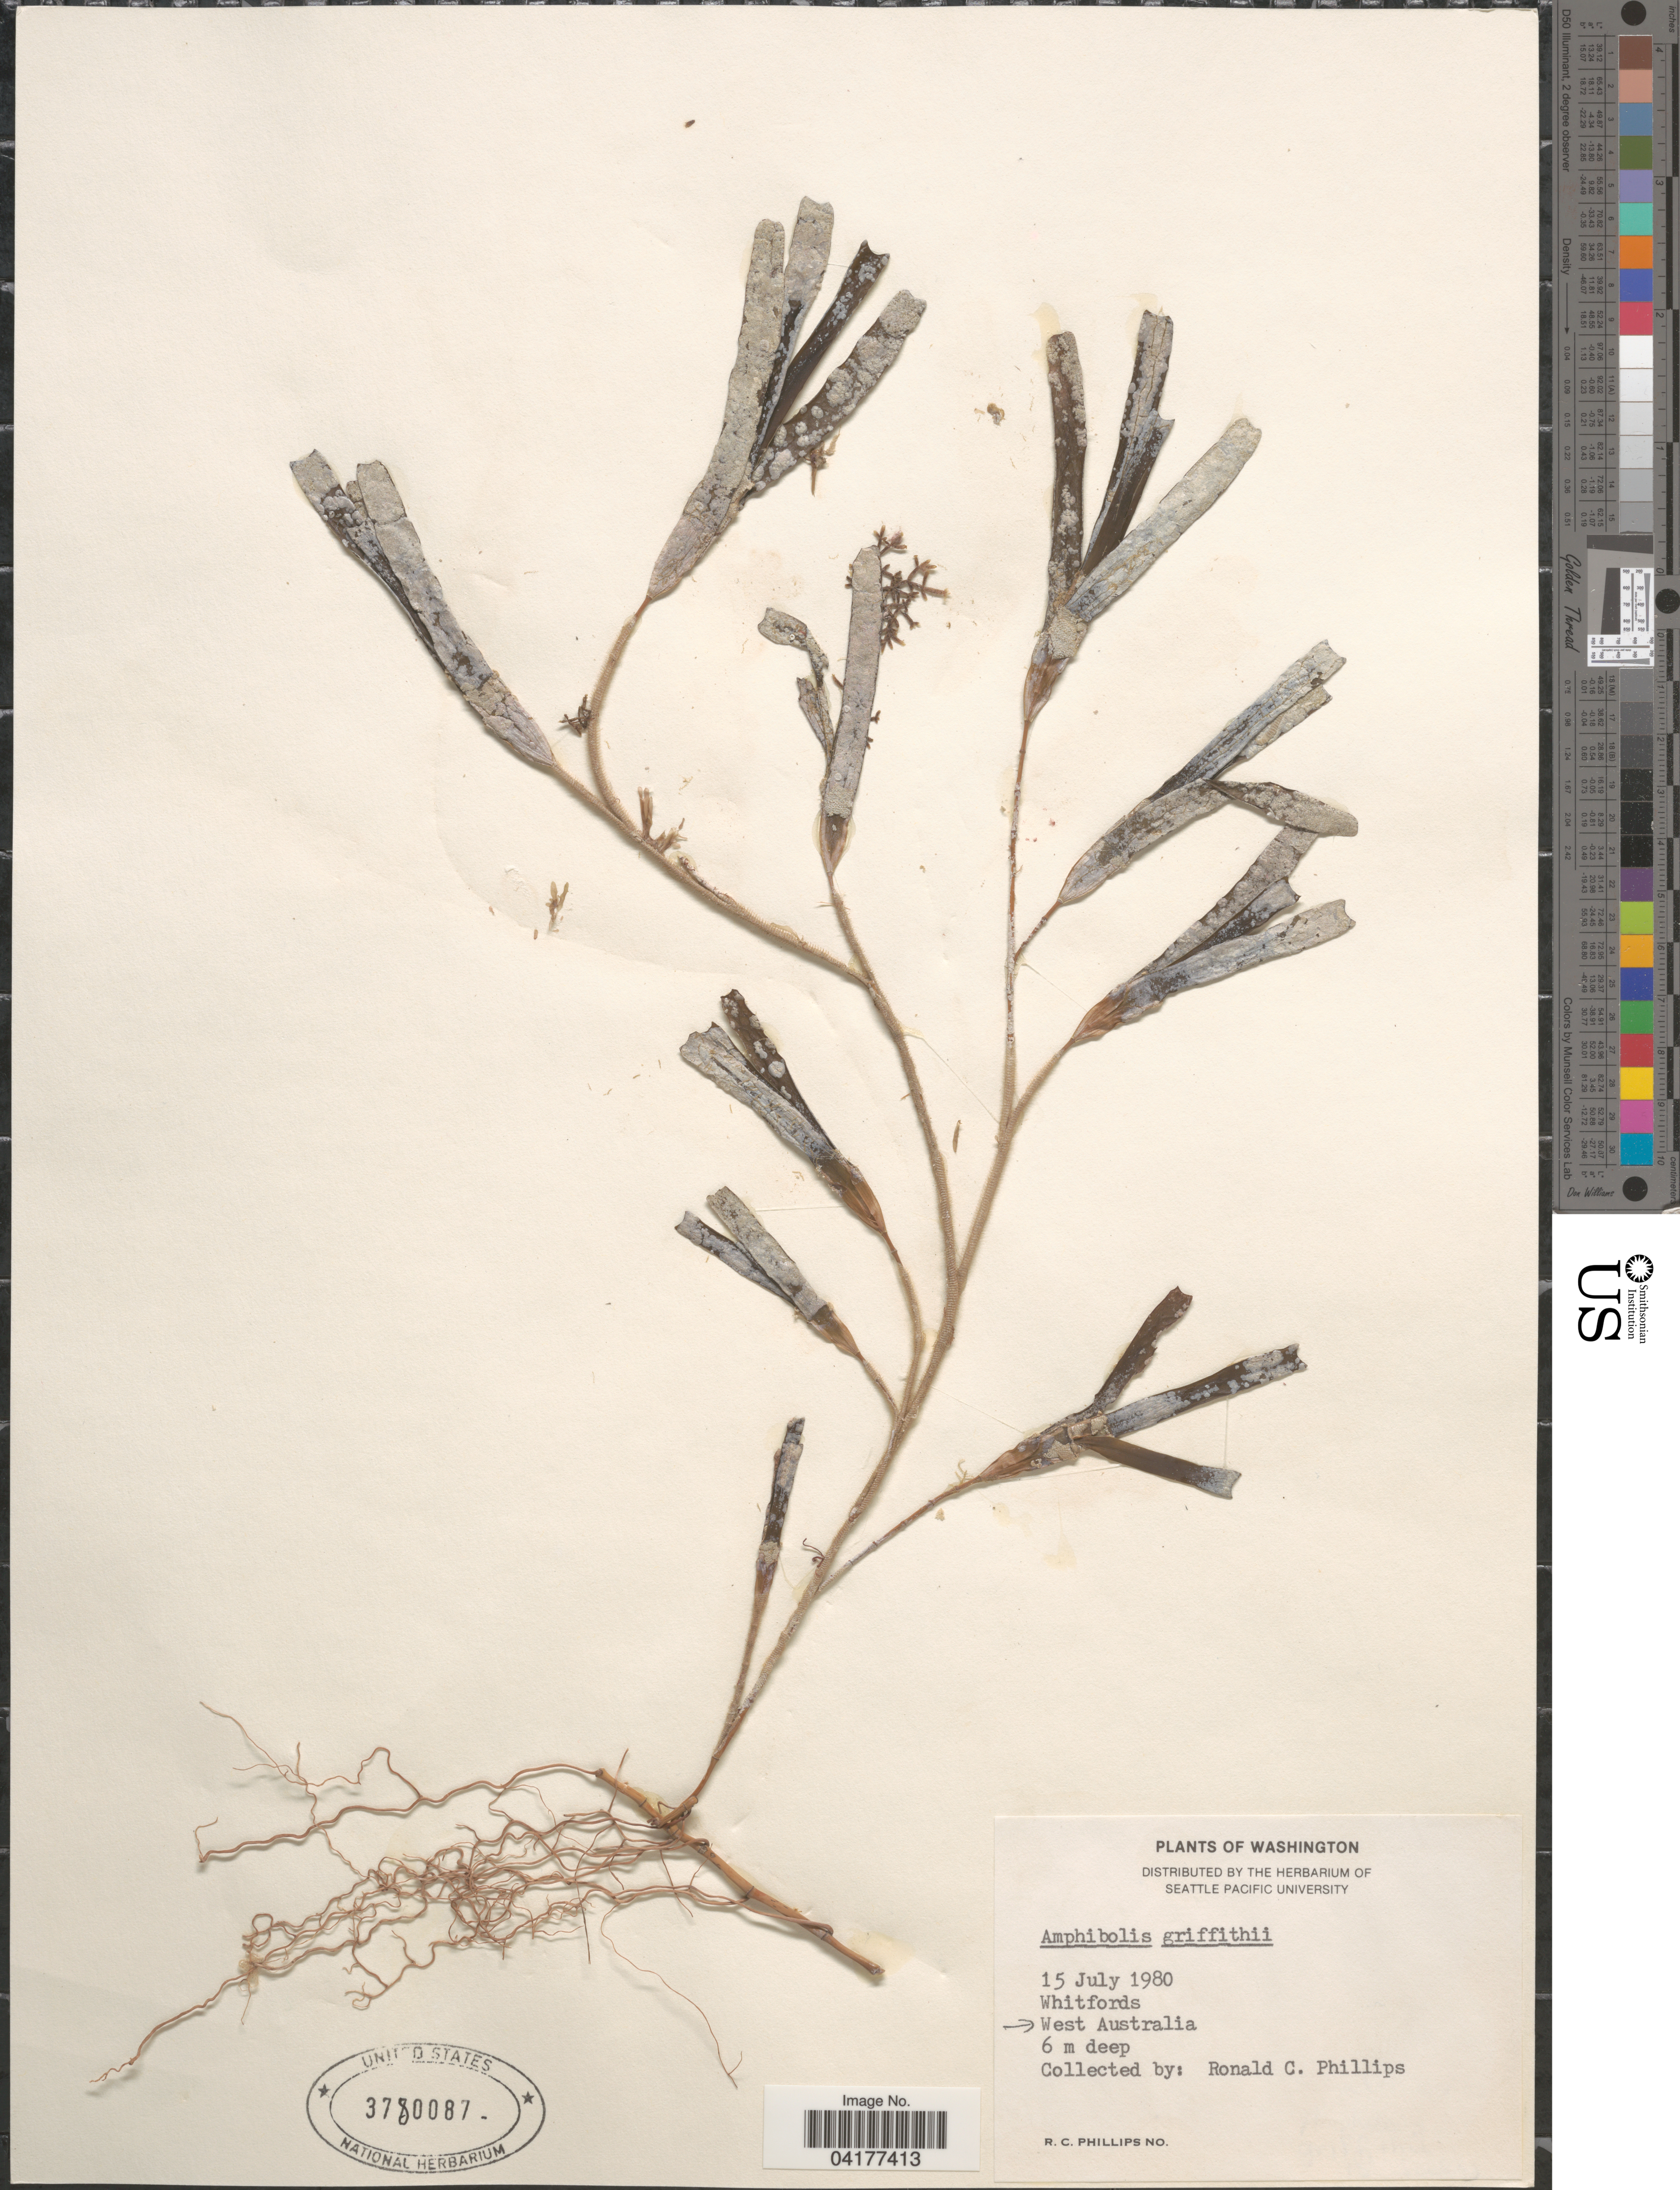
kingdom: Plantae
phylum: Tracheophyta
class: Liliopsida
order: Alismatales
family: Cymodoceaceae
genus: Amphibolis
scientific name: Amphibolis griffithii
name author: (J.M. Black) Hartog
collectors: R. C. Phillips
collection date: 1980-07-15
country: Australia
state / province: Western Australia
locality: Whitfords. West Australia.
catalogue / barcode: US 3780087